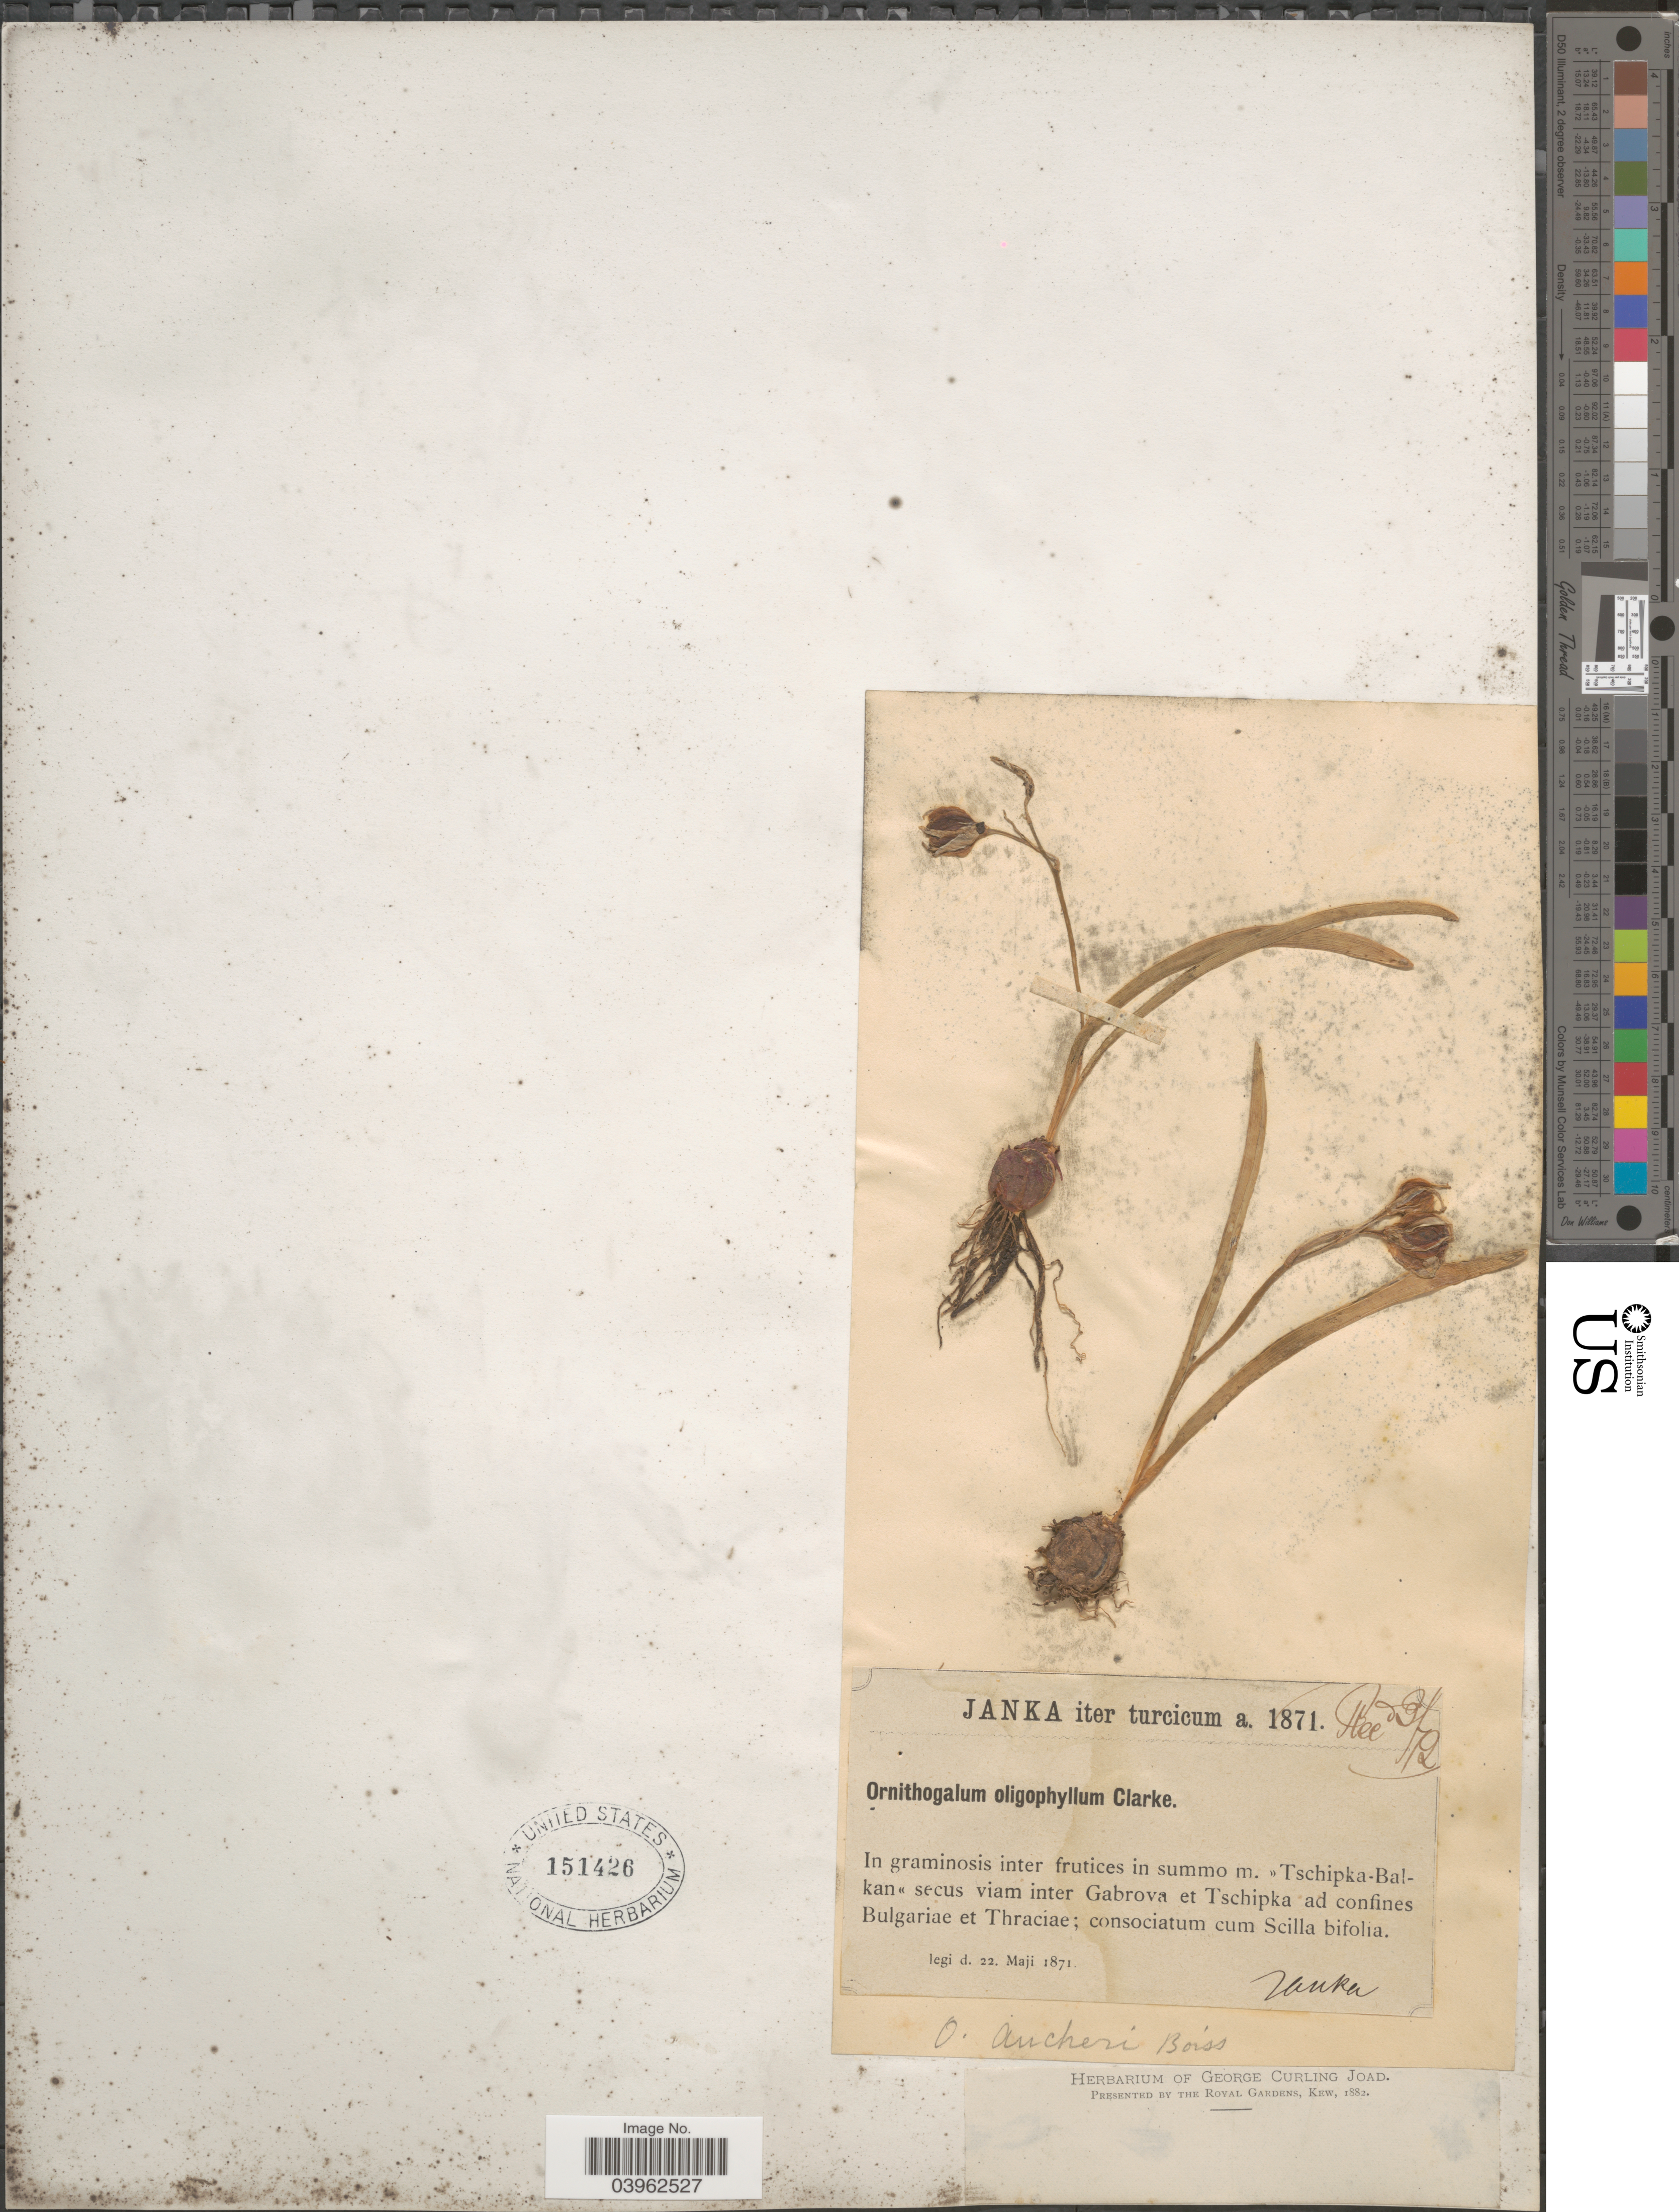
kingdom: Plantae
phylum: Tracheophyta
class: Liliopsida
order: Asparagales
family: Asparagaceae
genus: Ornithogalum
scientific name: Ornithogalum oligophyllum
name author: E.D. Clarke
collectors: V. Janka von Bulcs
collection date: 1871-05-22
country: Bulgaria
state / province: Gabrovo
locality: Iter turcicum. »Tschipka-Balkan« secus viam inter Gabrova et Tschipka ad confines Bulgariae et Thraciae; consociatum cum Scilla bifolia.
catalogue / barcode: US 151426